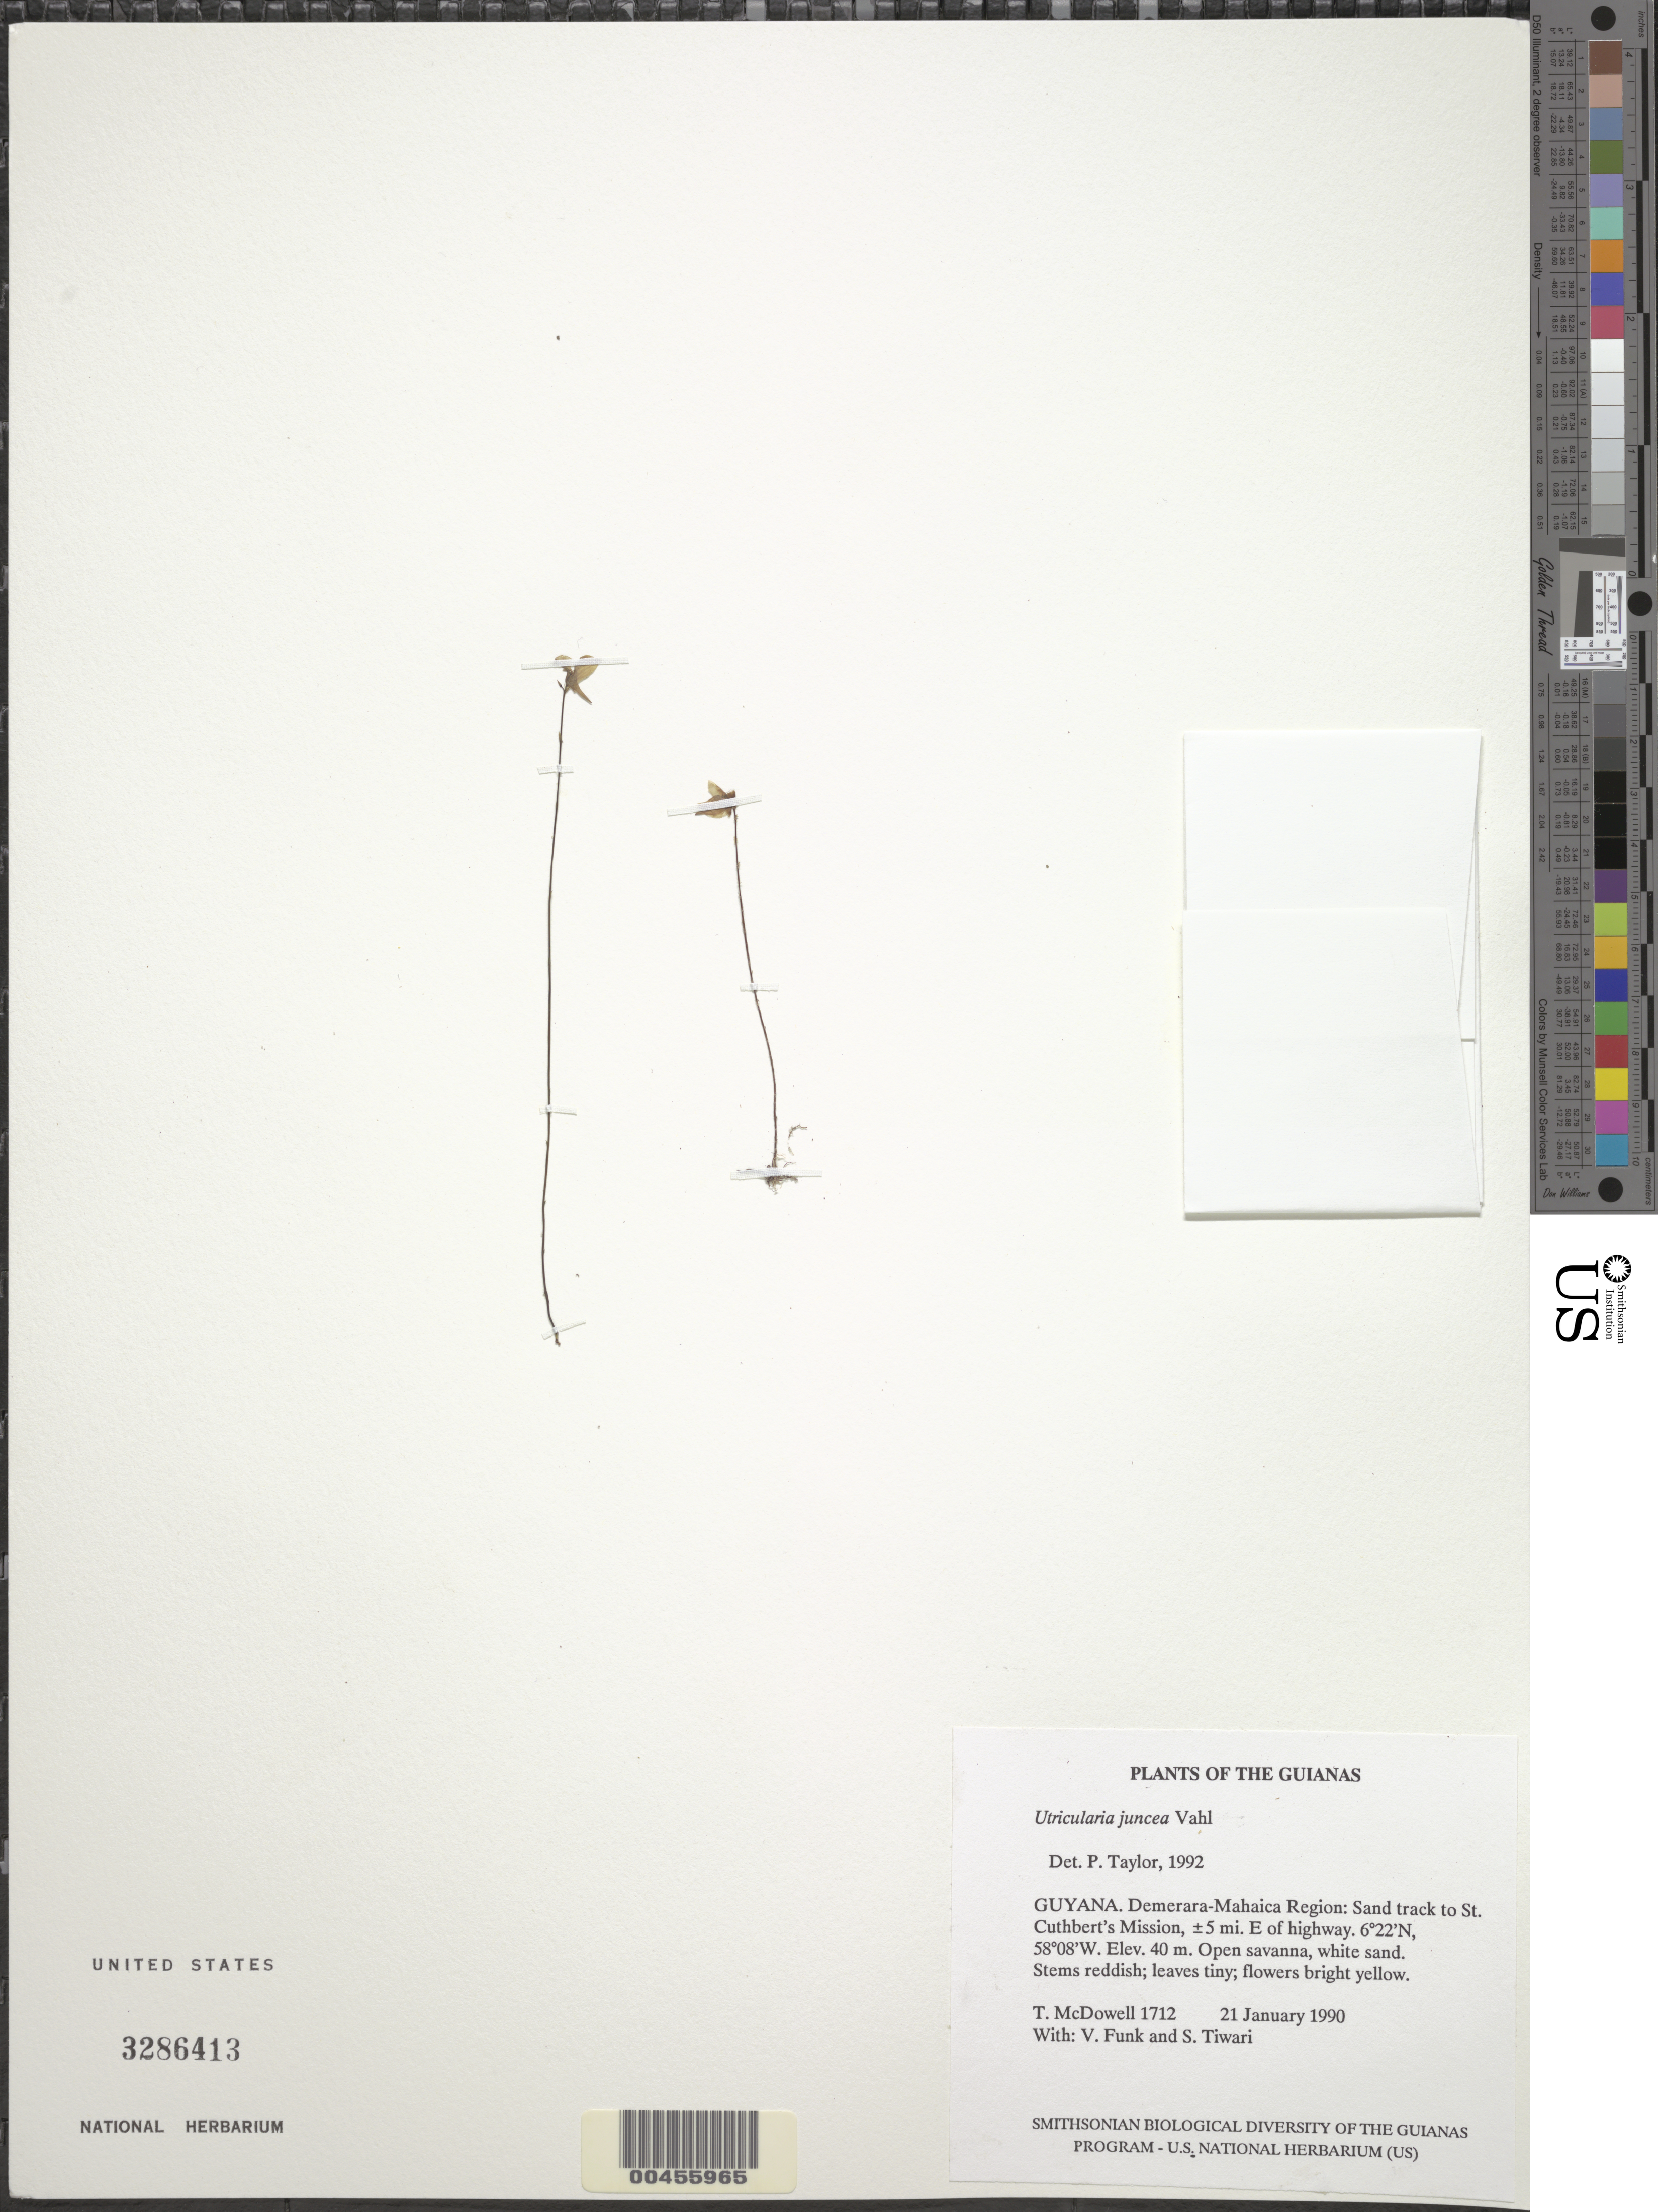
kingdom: Plantae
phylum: Tracheophyta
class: Magnoliopsida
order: Lamiales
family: Lentibulariaceae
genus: Utricularia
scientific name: Utricularia juncea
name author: Vahl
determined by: Taylor, P.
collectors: T. McDowell, V. Funk & S. Tiwari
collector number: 1712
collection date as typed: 21 January 1990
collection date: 1990-01-21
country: Guyana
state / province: Demerara-Mahaica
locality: Sand track to St. Cuthbert's Mission, ±5 mi. E of highway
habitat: Open savanna, white sand, highly soaked from 3 weeks of rain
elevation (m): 40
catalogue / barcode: US 3286413